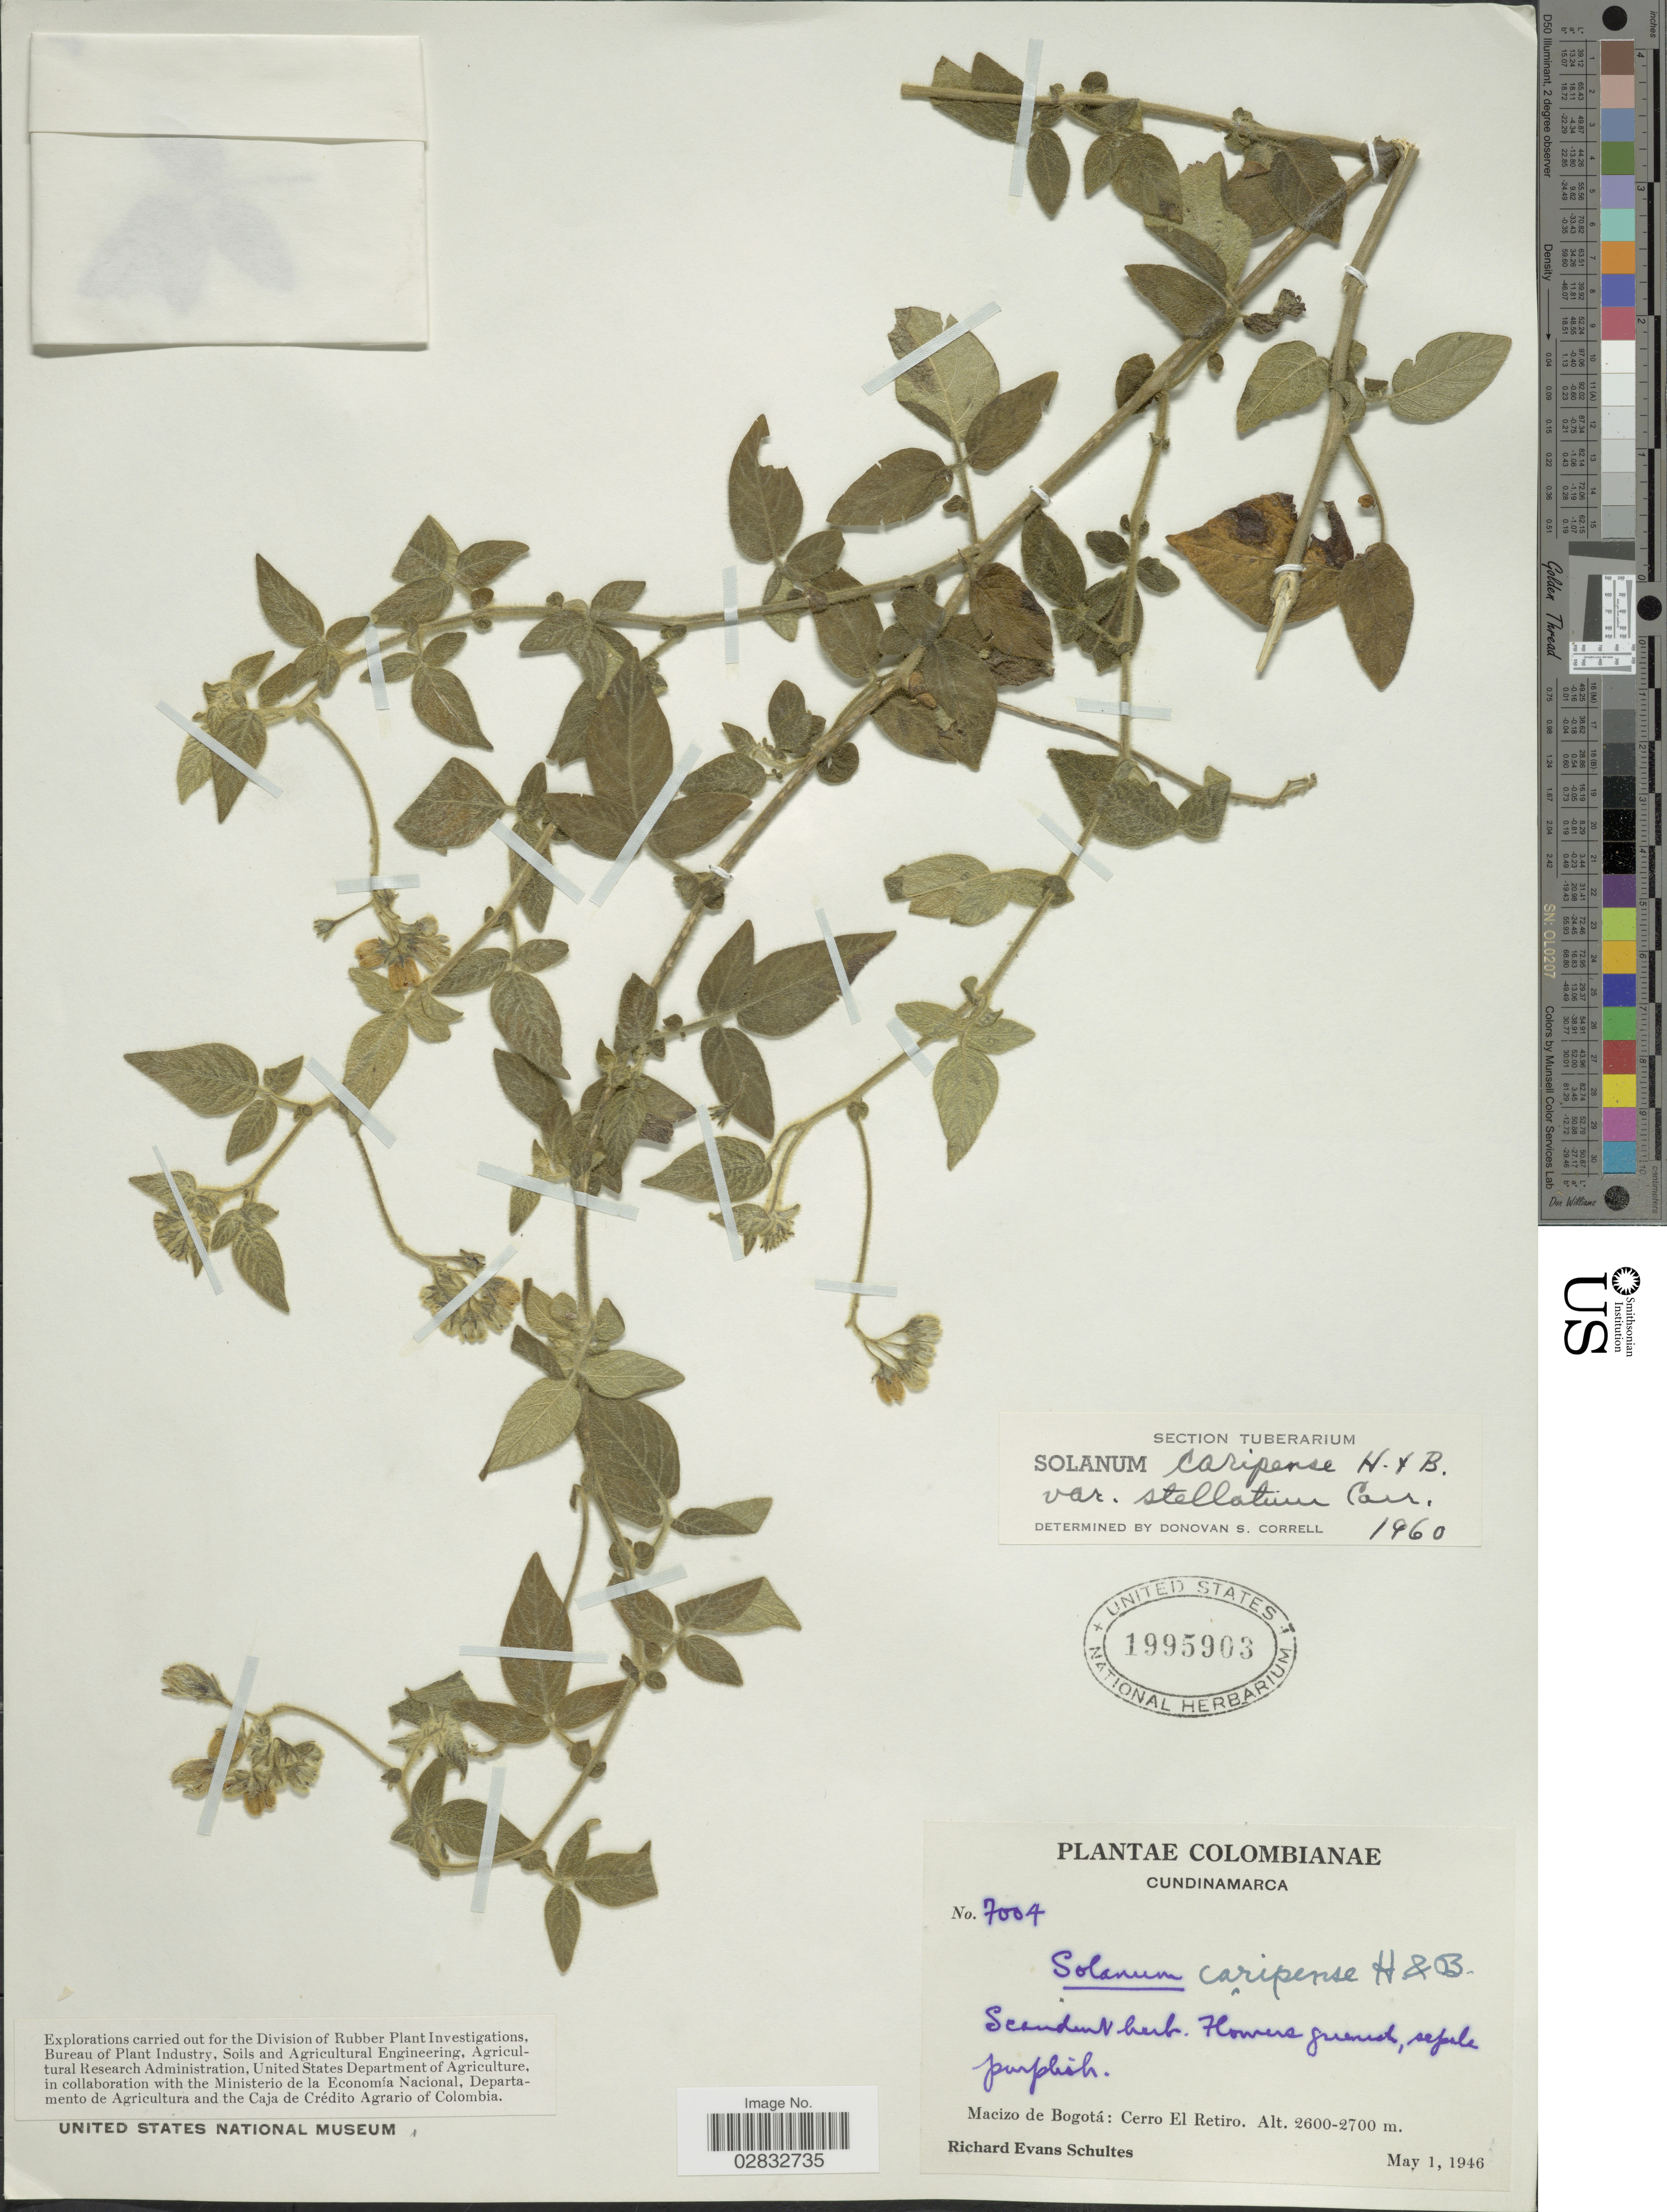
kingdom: Plantae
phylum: Tracheophyta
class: Magnoliopsida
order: Solanales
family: Solanaceae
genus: Solanum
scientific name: Solanum caripense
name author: Humb. & Bonpl. ex Dunal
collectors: R. E. Schultes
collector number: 7004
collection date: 1946-05-01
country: Colombia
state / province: Cundinamarca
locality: Macizo de Bogotá: Cerro El Retiro.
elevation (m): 2600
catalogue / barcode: US 1995903